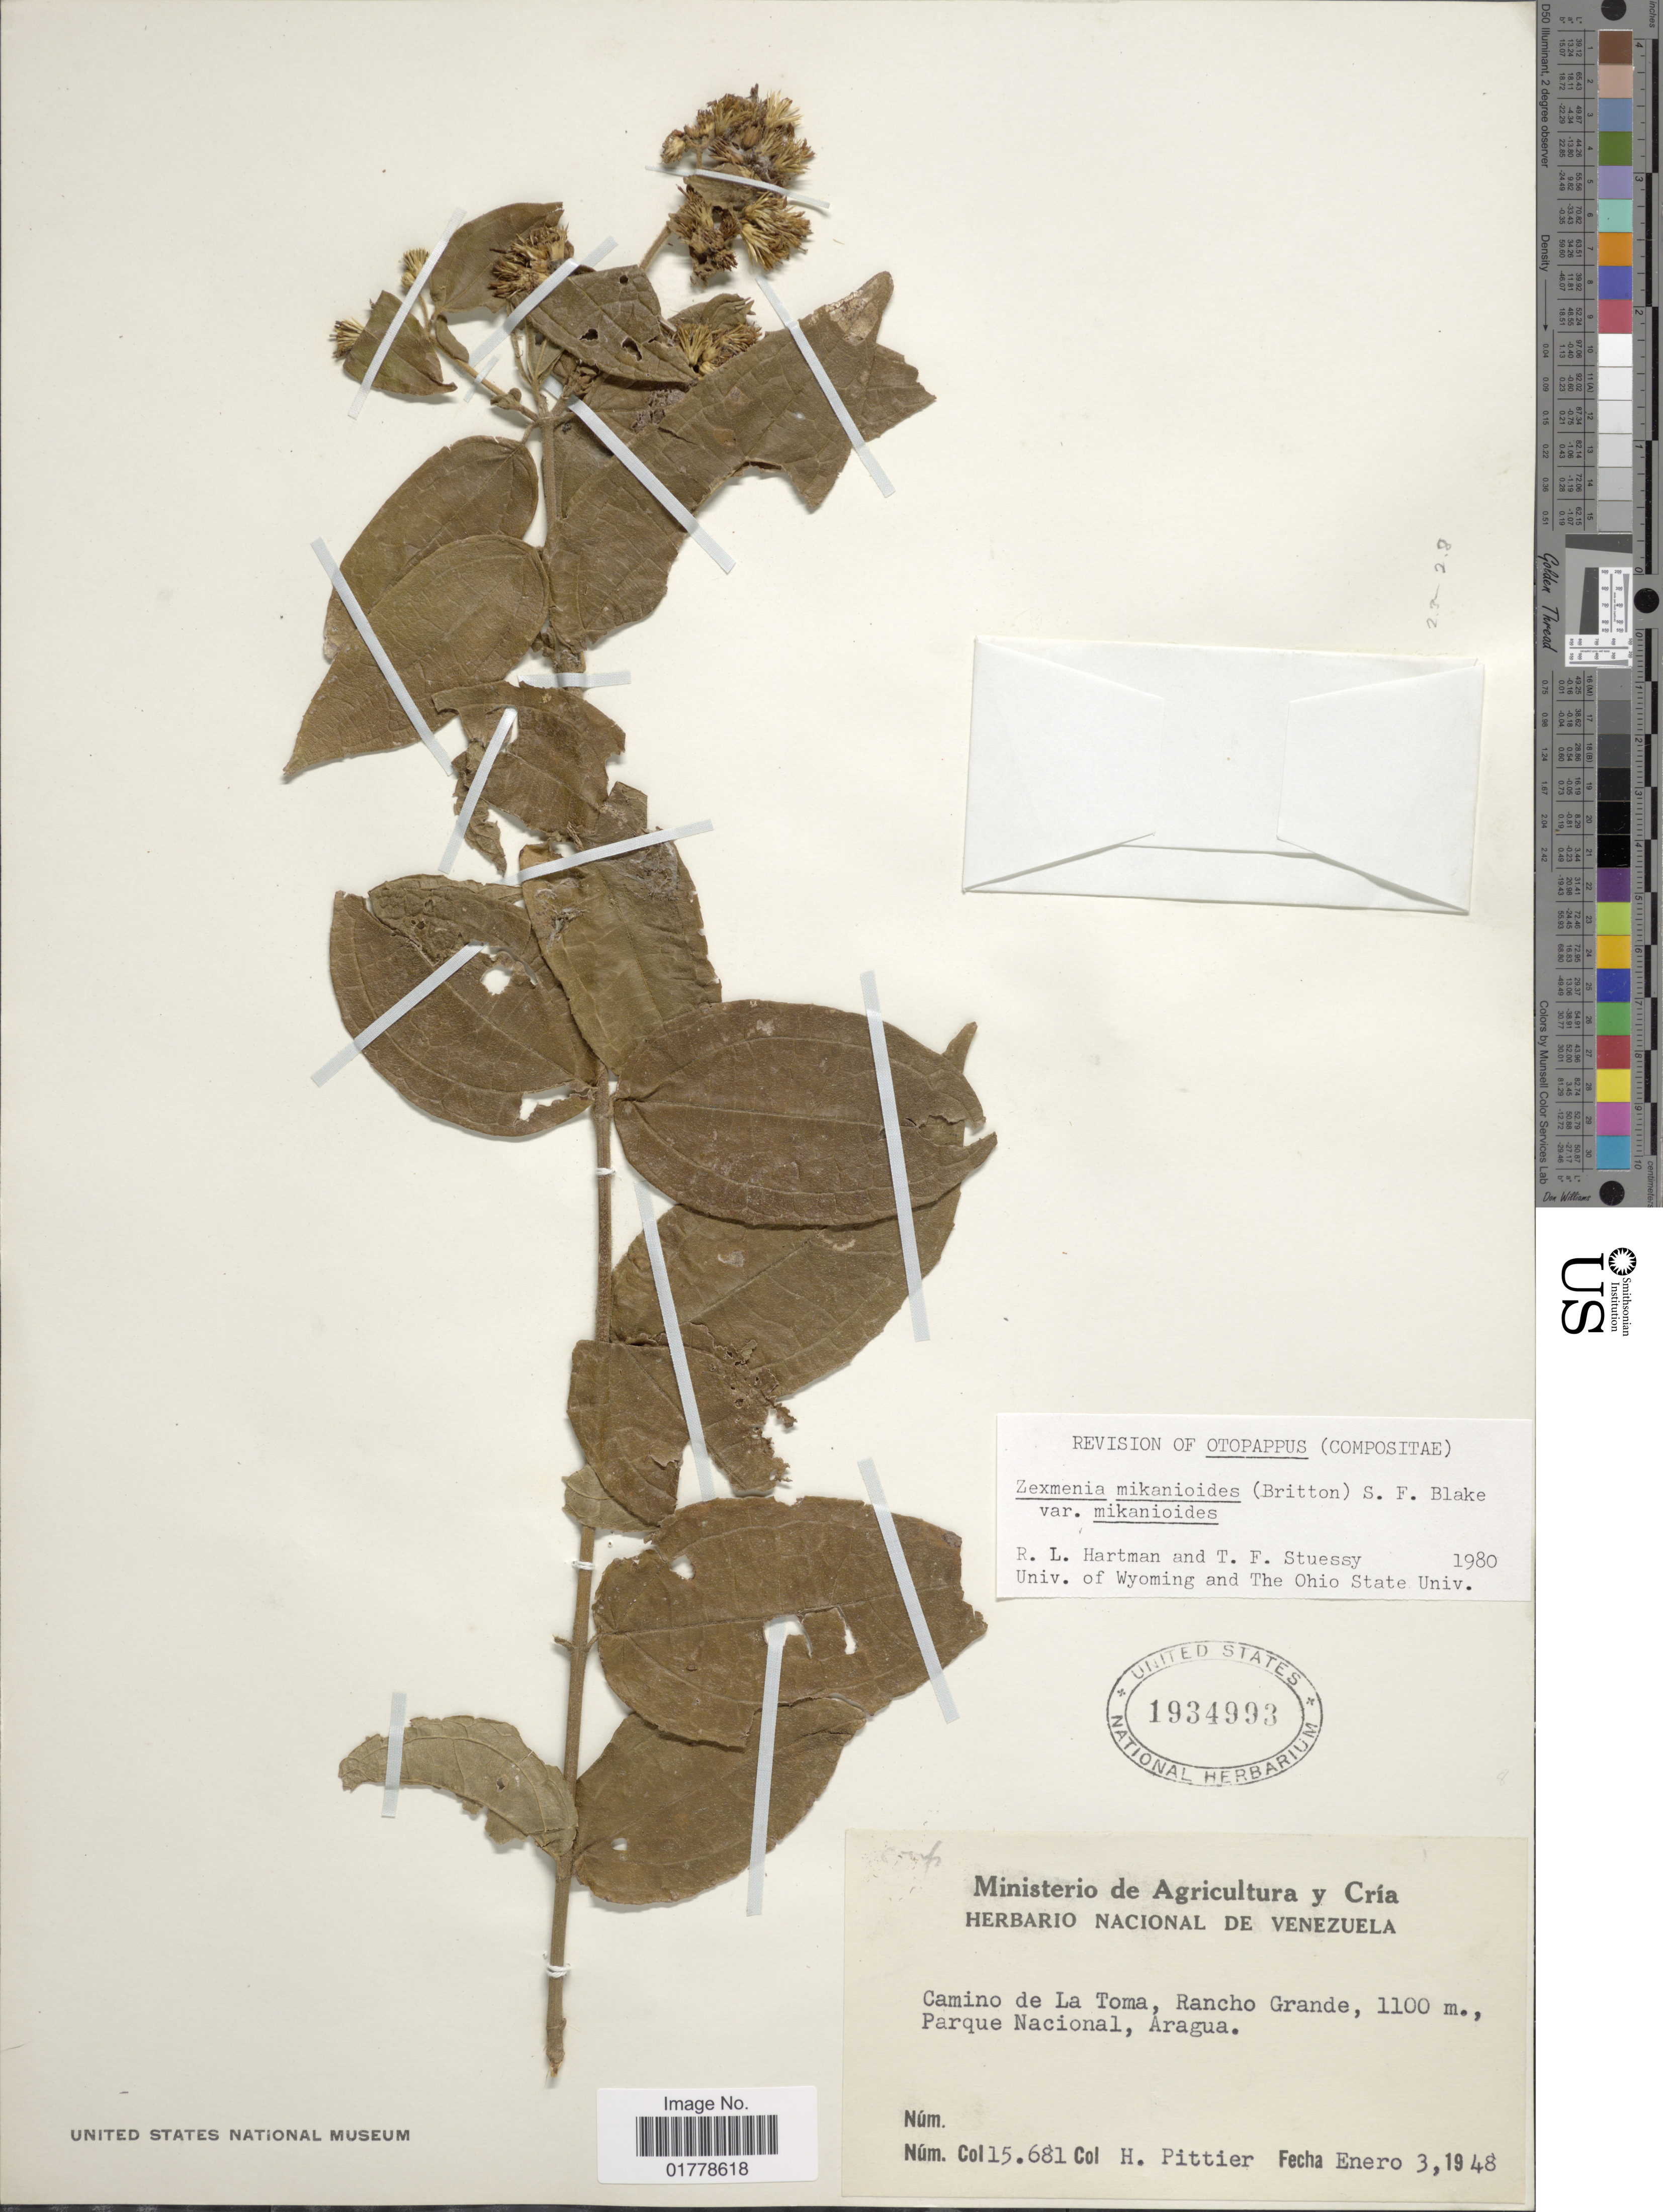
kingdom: Plantae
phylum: Tracheophyta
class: Magnoliopsida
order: Asterales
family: Asteraceae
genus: Oblivia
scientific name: Oblivia mikanioides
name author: (Britton) Strother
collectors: H. F. Pittier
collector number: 15681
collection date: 1948-01-03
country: Venezuela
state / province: Aragua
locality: Camino de La Toma, Rancho Grande. Parque Nacional, Aragua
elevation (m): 1100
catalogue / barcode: US 1934993